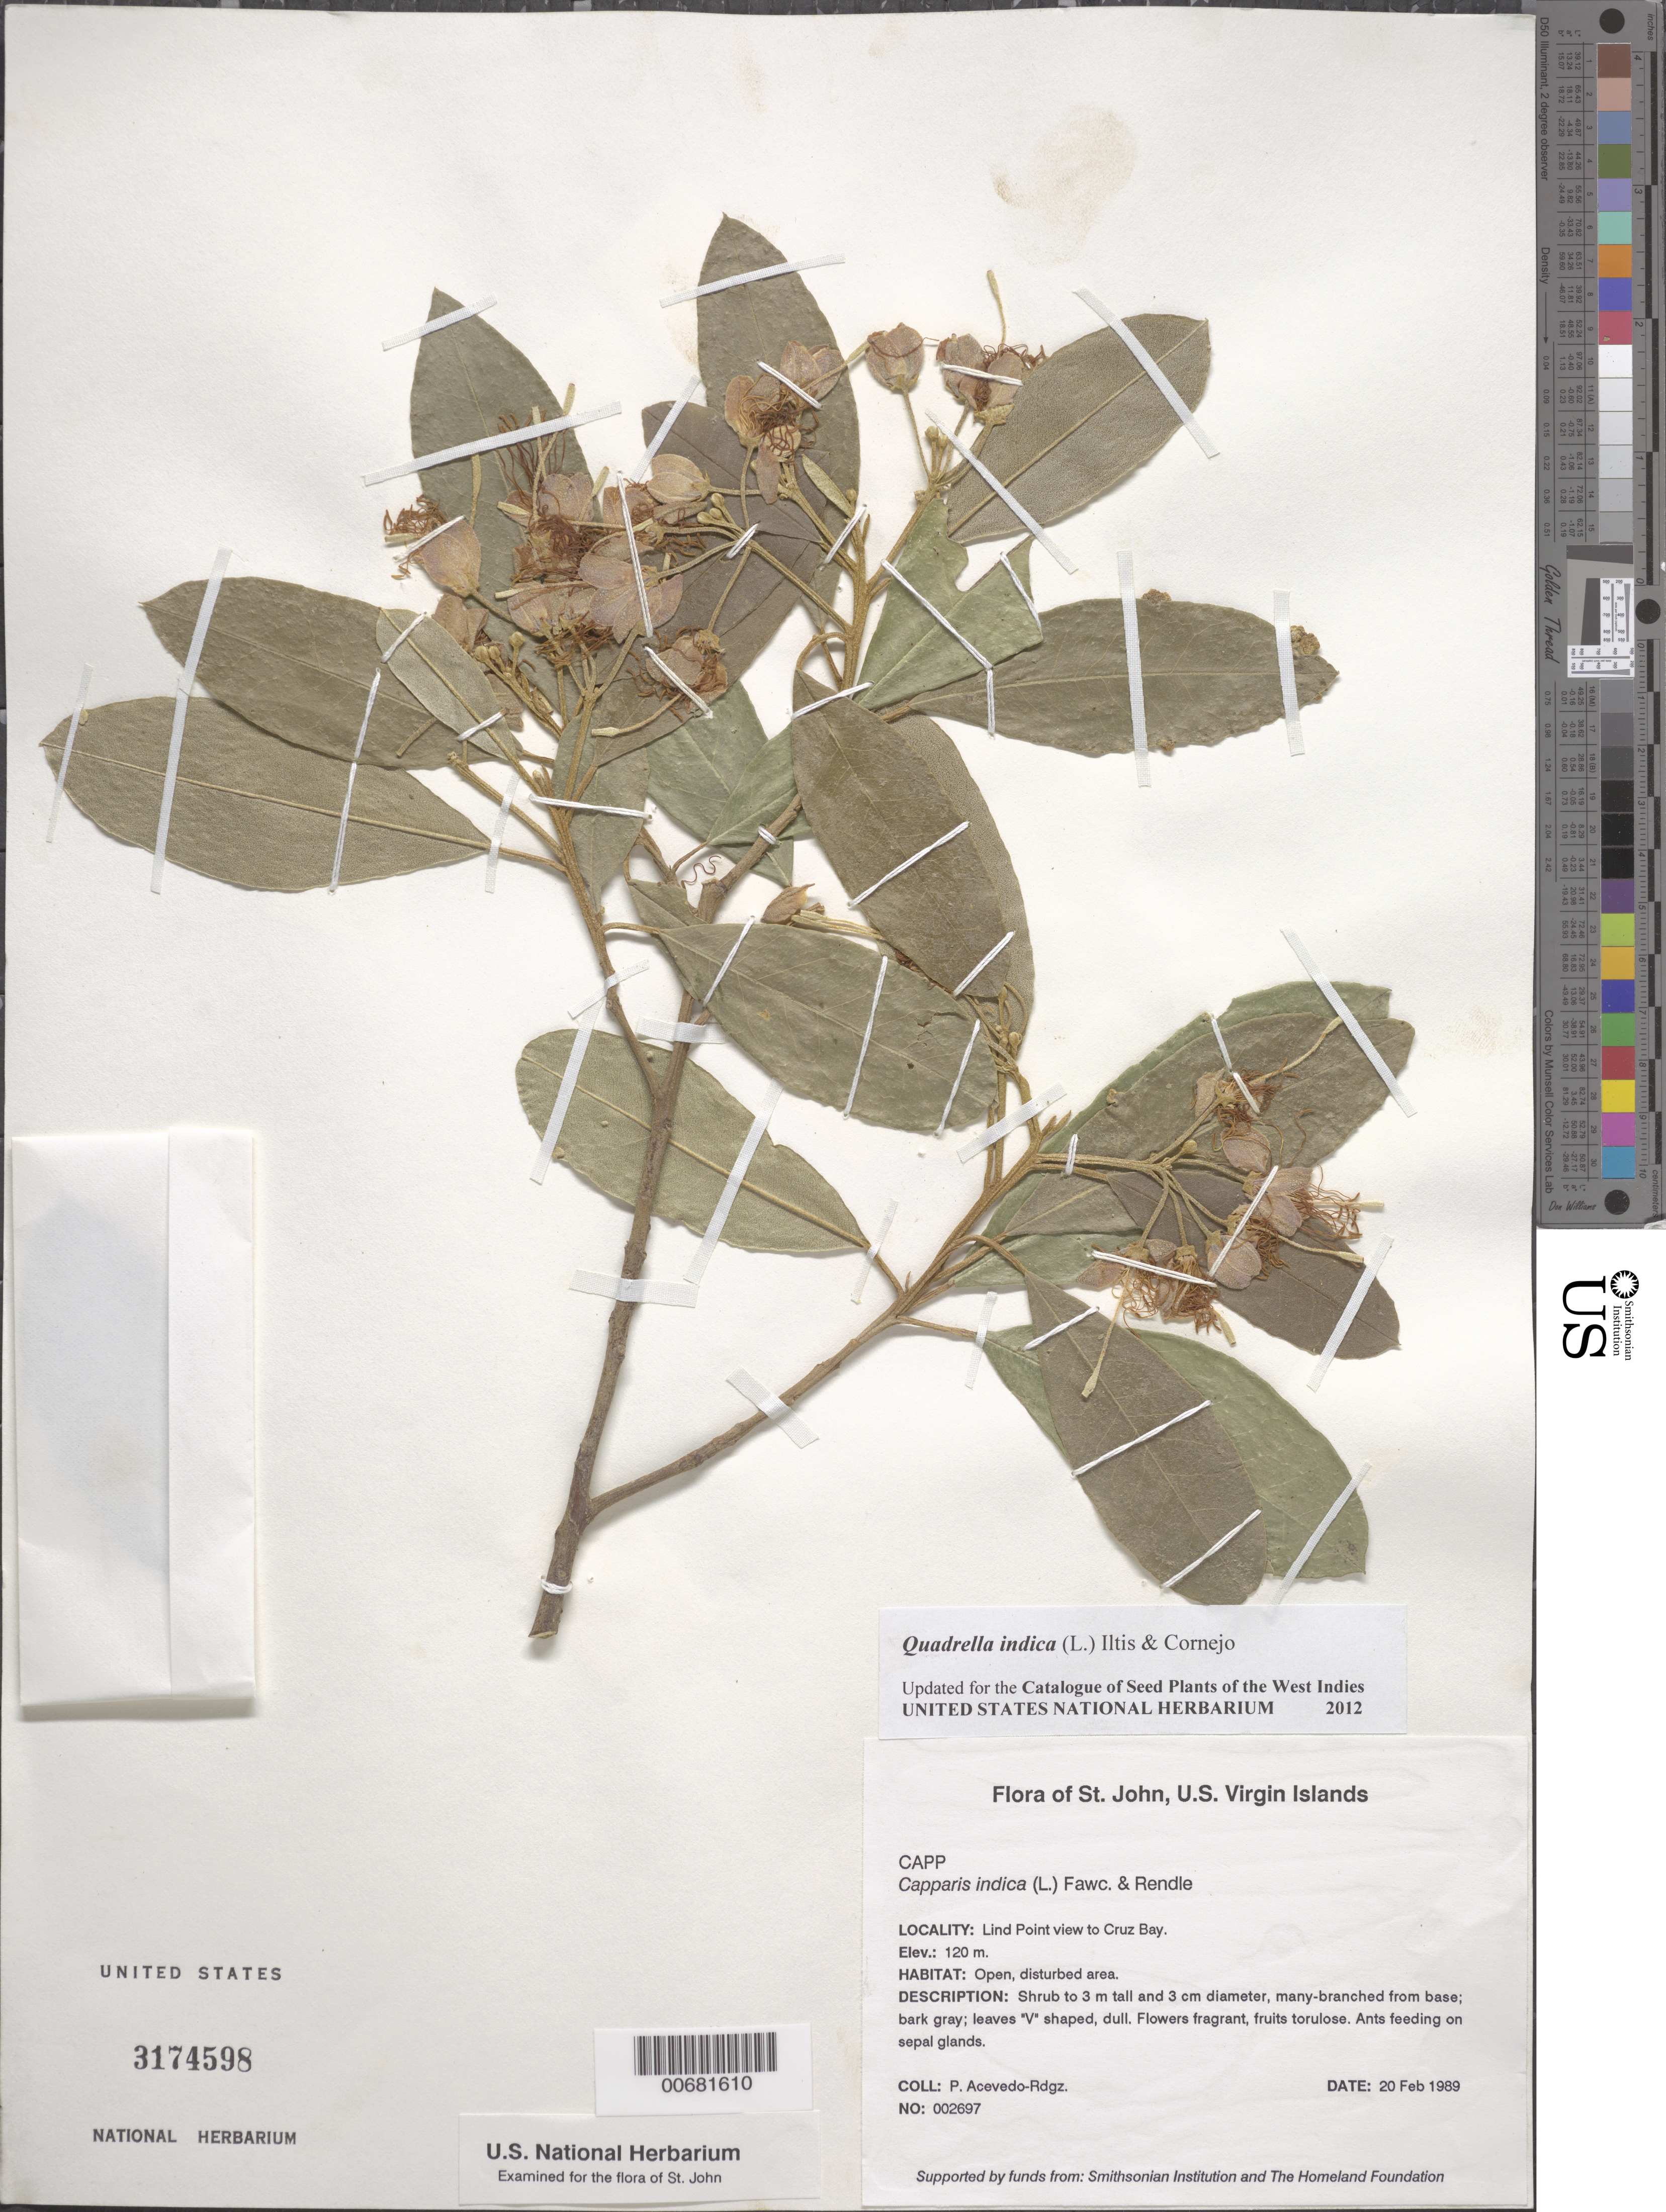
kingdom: Plantae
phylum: Tracheophyta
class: Magnoliopsida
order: Brassicales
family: Capparaceae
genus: Quadrella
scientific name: Quadrella indica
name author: (L.) Iltis & Cornejo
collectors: P. Acevedo-Rodr.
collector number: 2697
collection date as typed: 20 Feb 1989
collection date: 1989-02-20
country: U.S. Virgin Islands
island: St. John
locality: Lind point, view to Cruz Bay.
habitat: open disturbed area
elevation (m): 120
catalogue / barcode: US 3174598